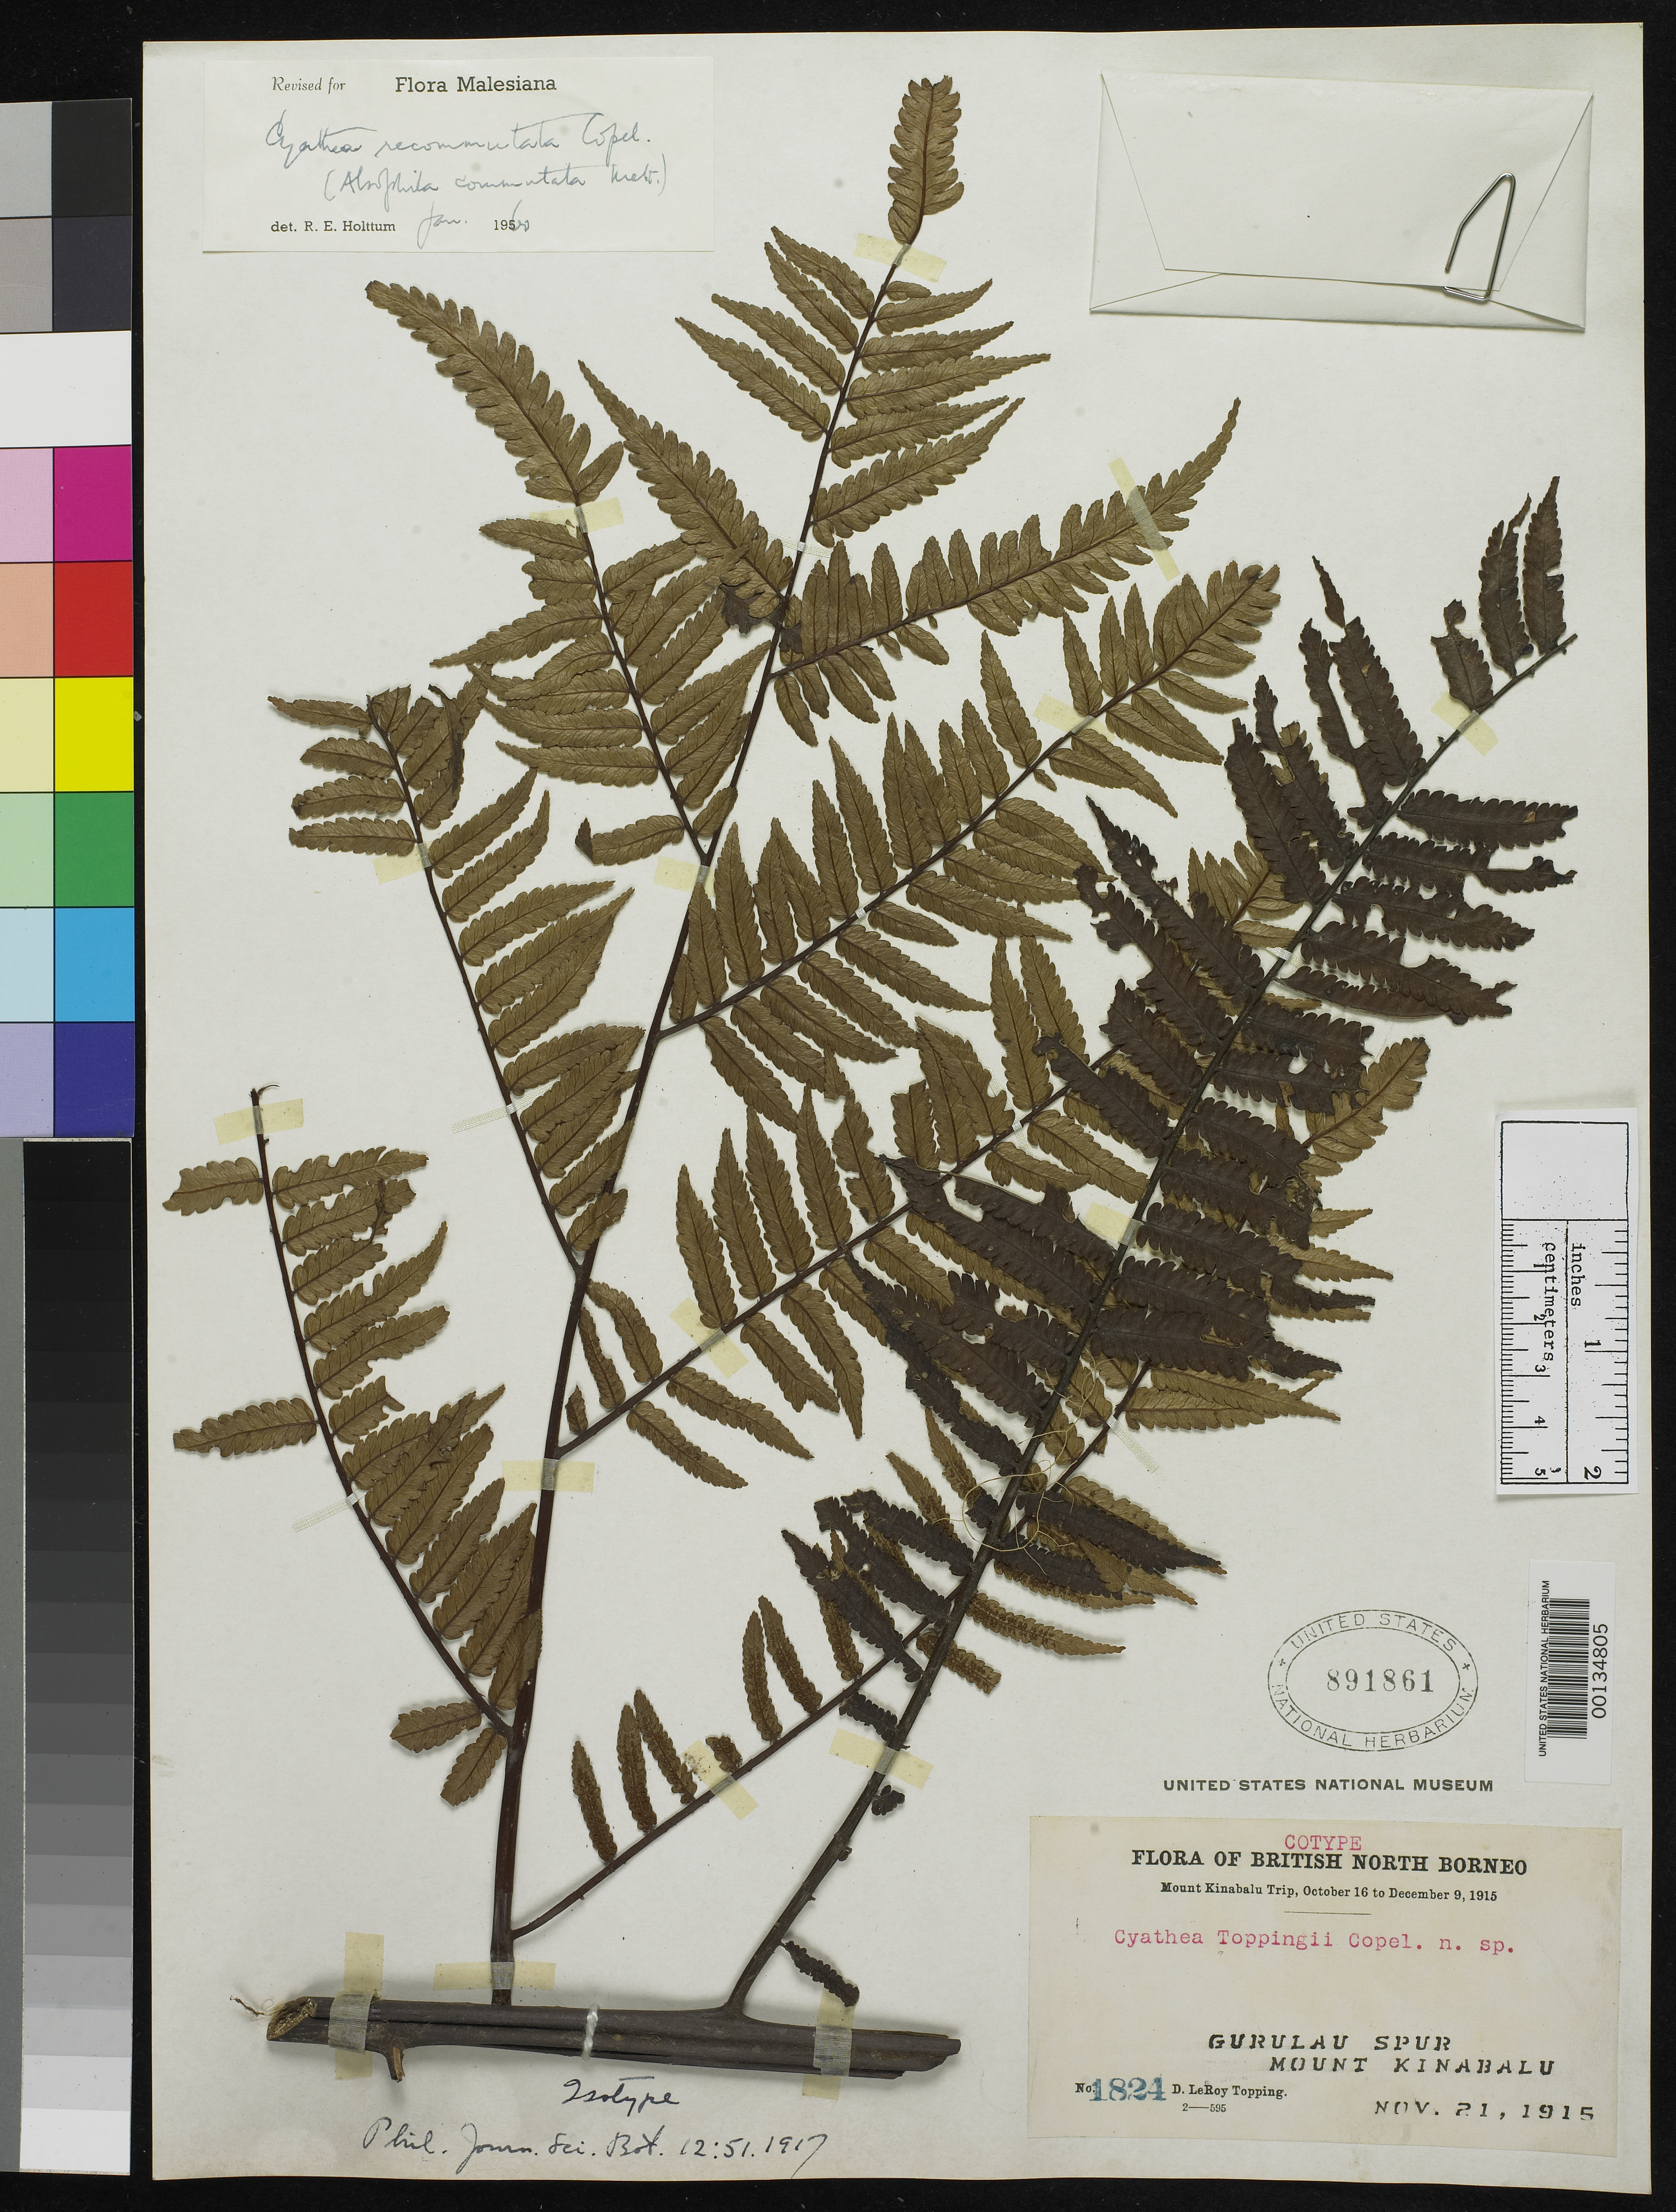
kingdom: Plantae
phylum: Tracheophyta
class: Polypodiopsida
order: Cyatheales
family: Cyatheaceae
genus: Cyathea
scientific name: Cyathea toppingii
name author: Copel.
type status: Isotype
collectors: D. L. Topping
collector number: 1824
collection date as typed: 21 Nov 1914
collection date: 1914-11-21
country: Malaysia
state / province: Sabah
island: Borneo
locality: Mount Kinabalu.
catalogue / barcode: US 891861